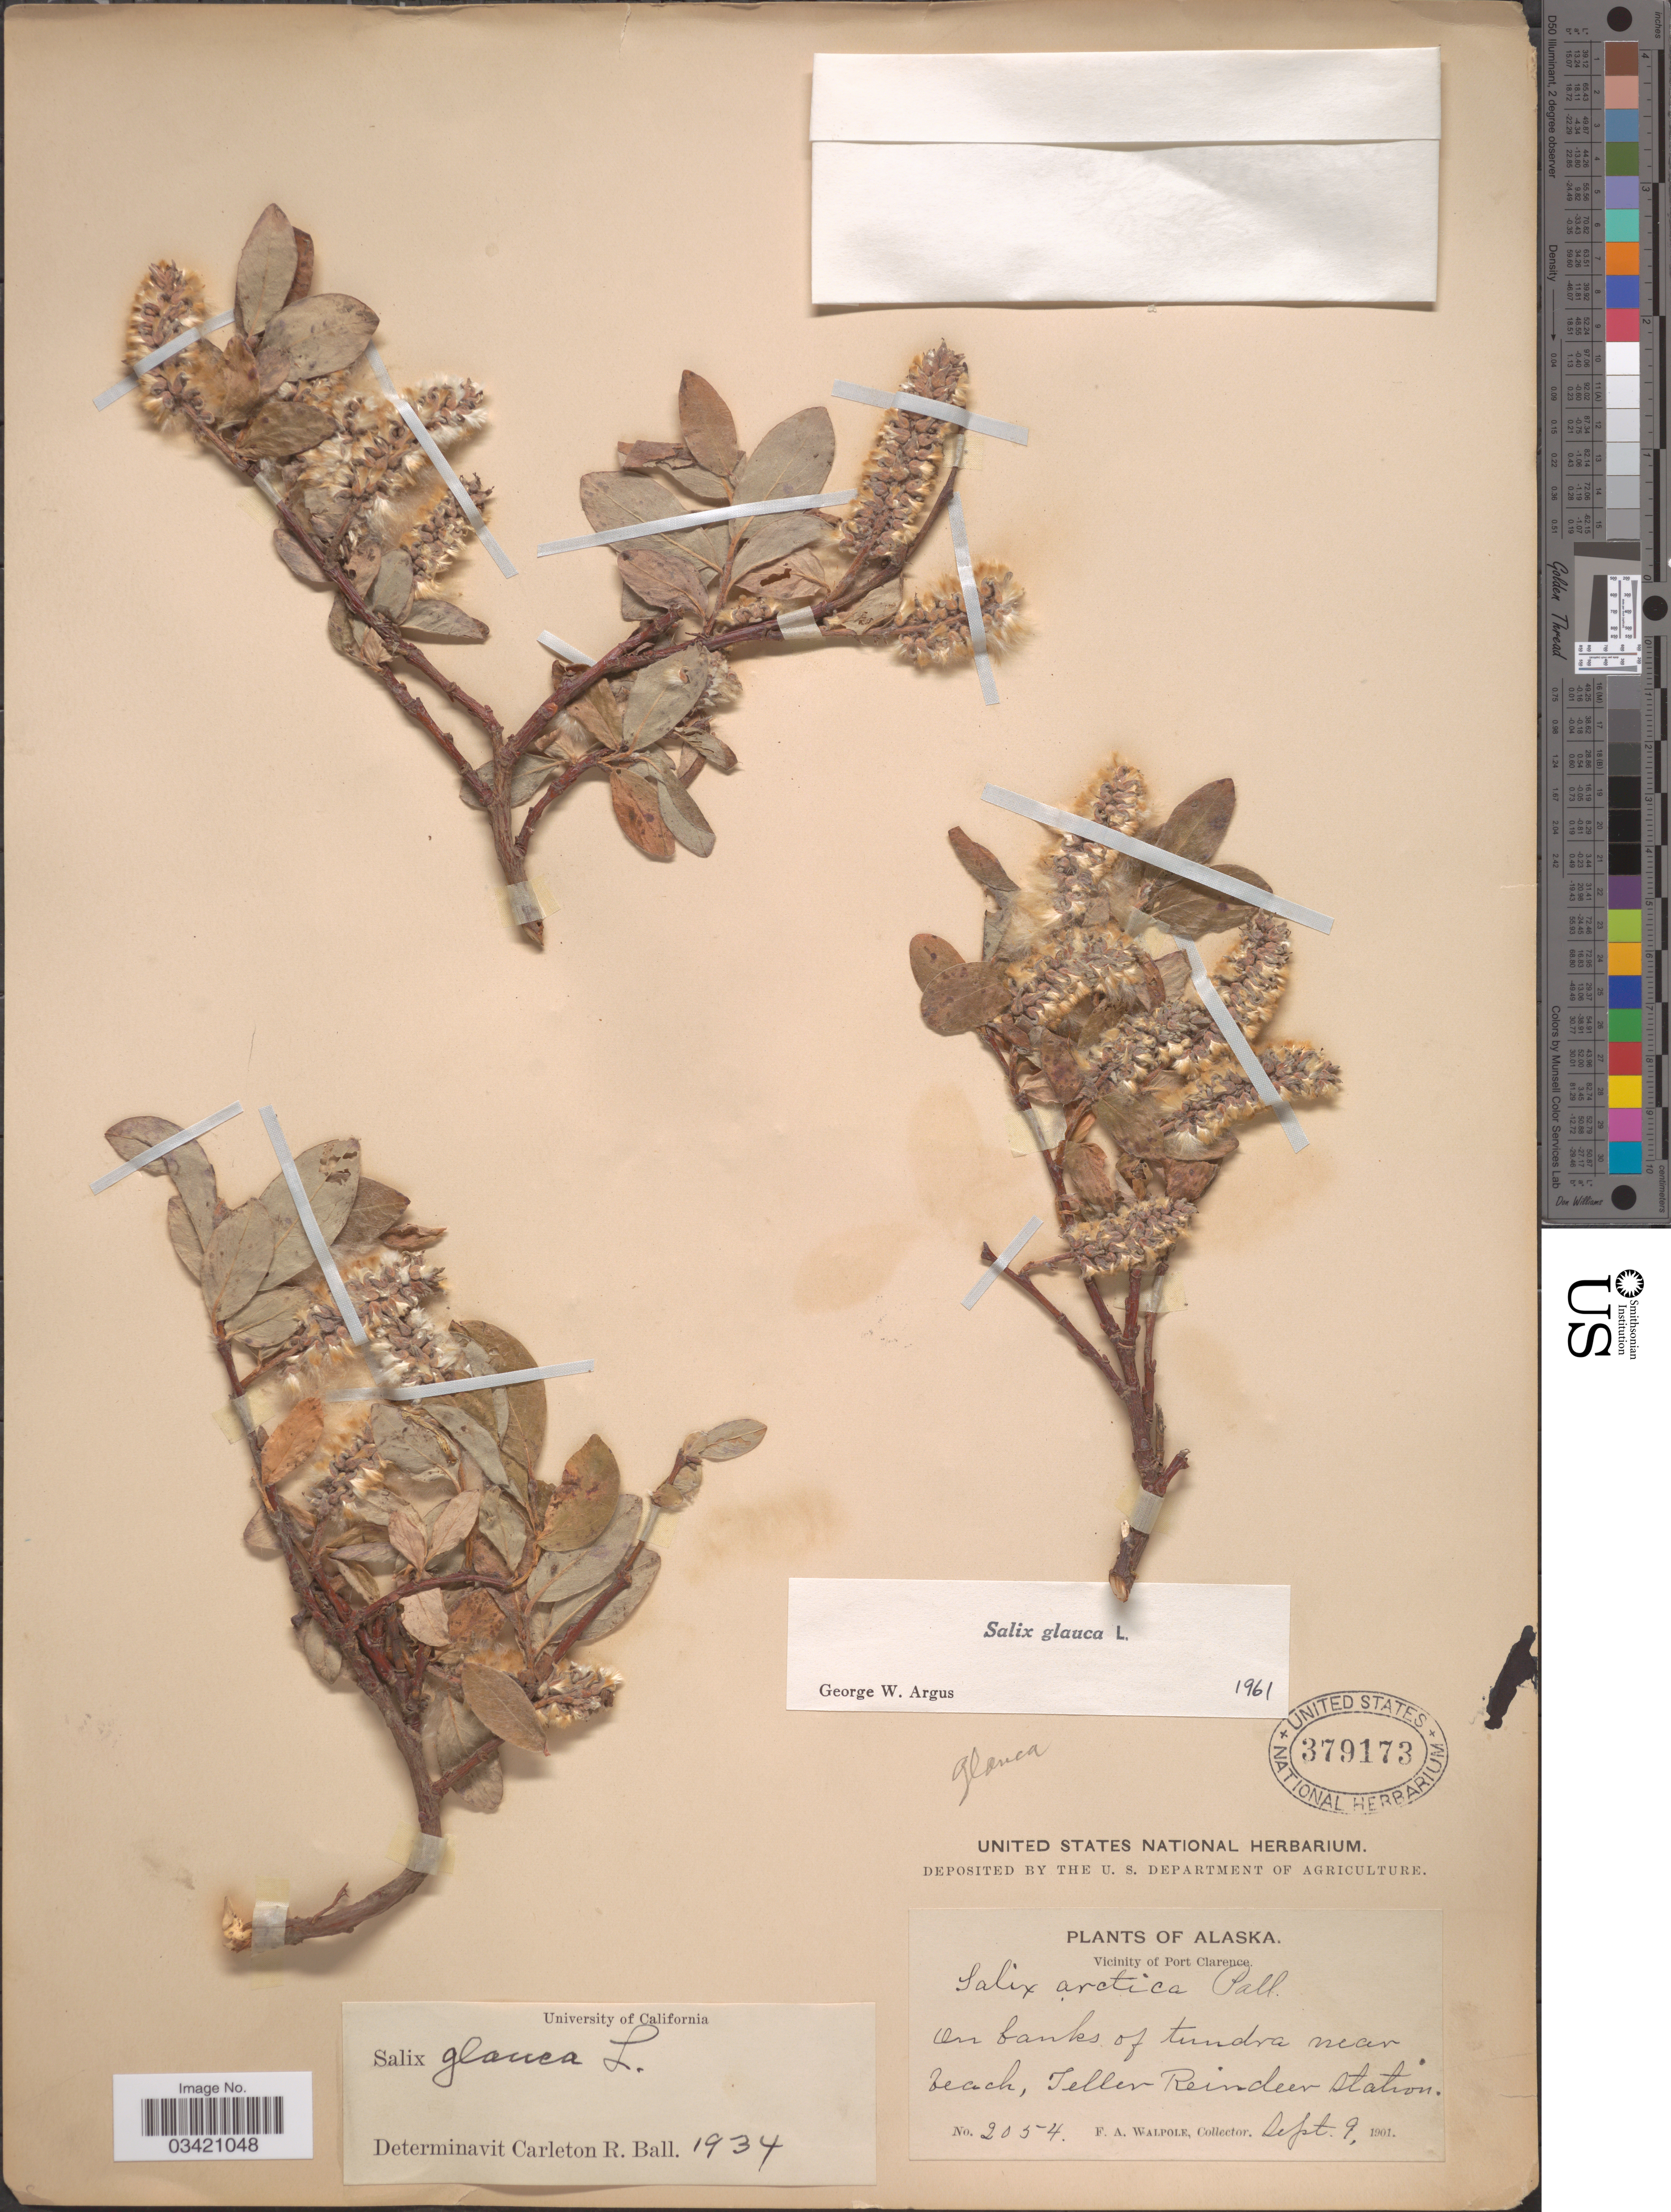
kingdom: Plantae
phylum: Tracheophyta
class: Magnoliopsida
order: Malpighiales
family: Salicaceae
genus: Salix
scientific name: Salix glauca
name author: L.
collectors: F. Walpole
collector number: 2054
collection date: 1901-09-09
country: United States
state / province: Alaska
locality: Vicinity of Port Clarence. Banks of tundra near beach, Teller Reindeer Station.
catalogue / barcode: US 379173